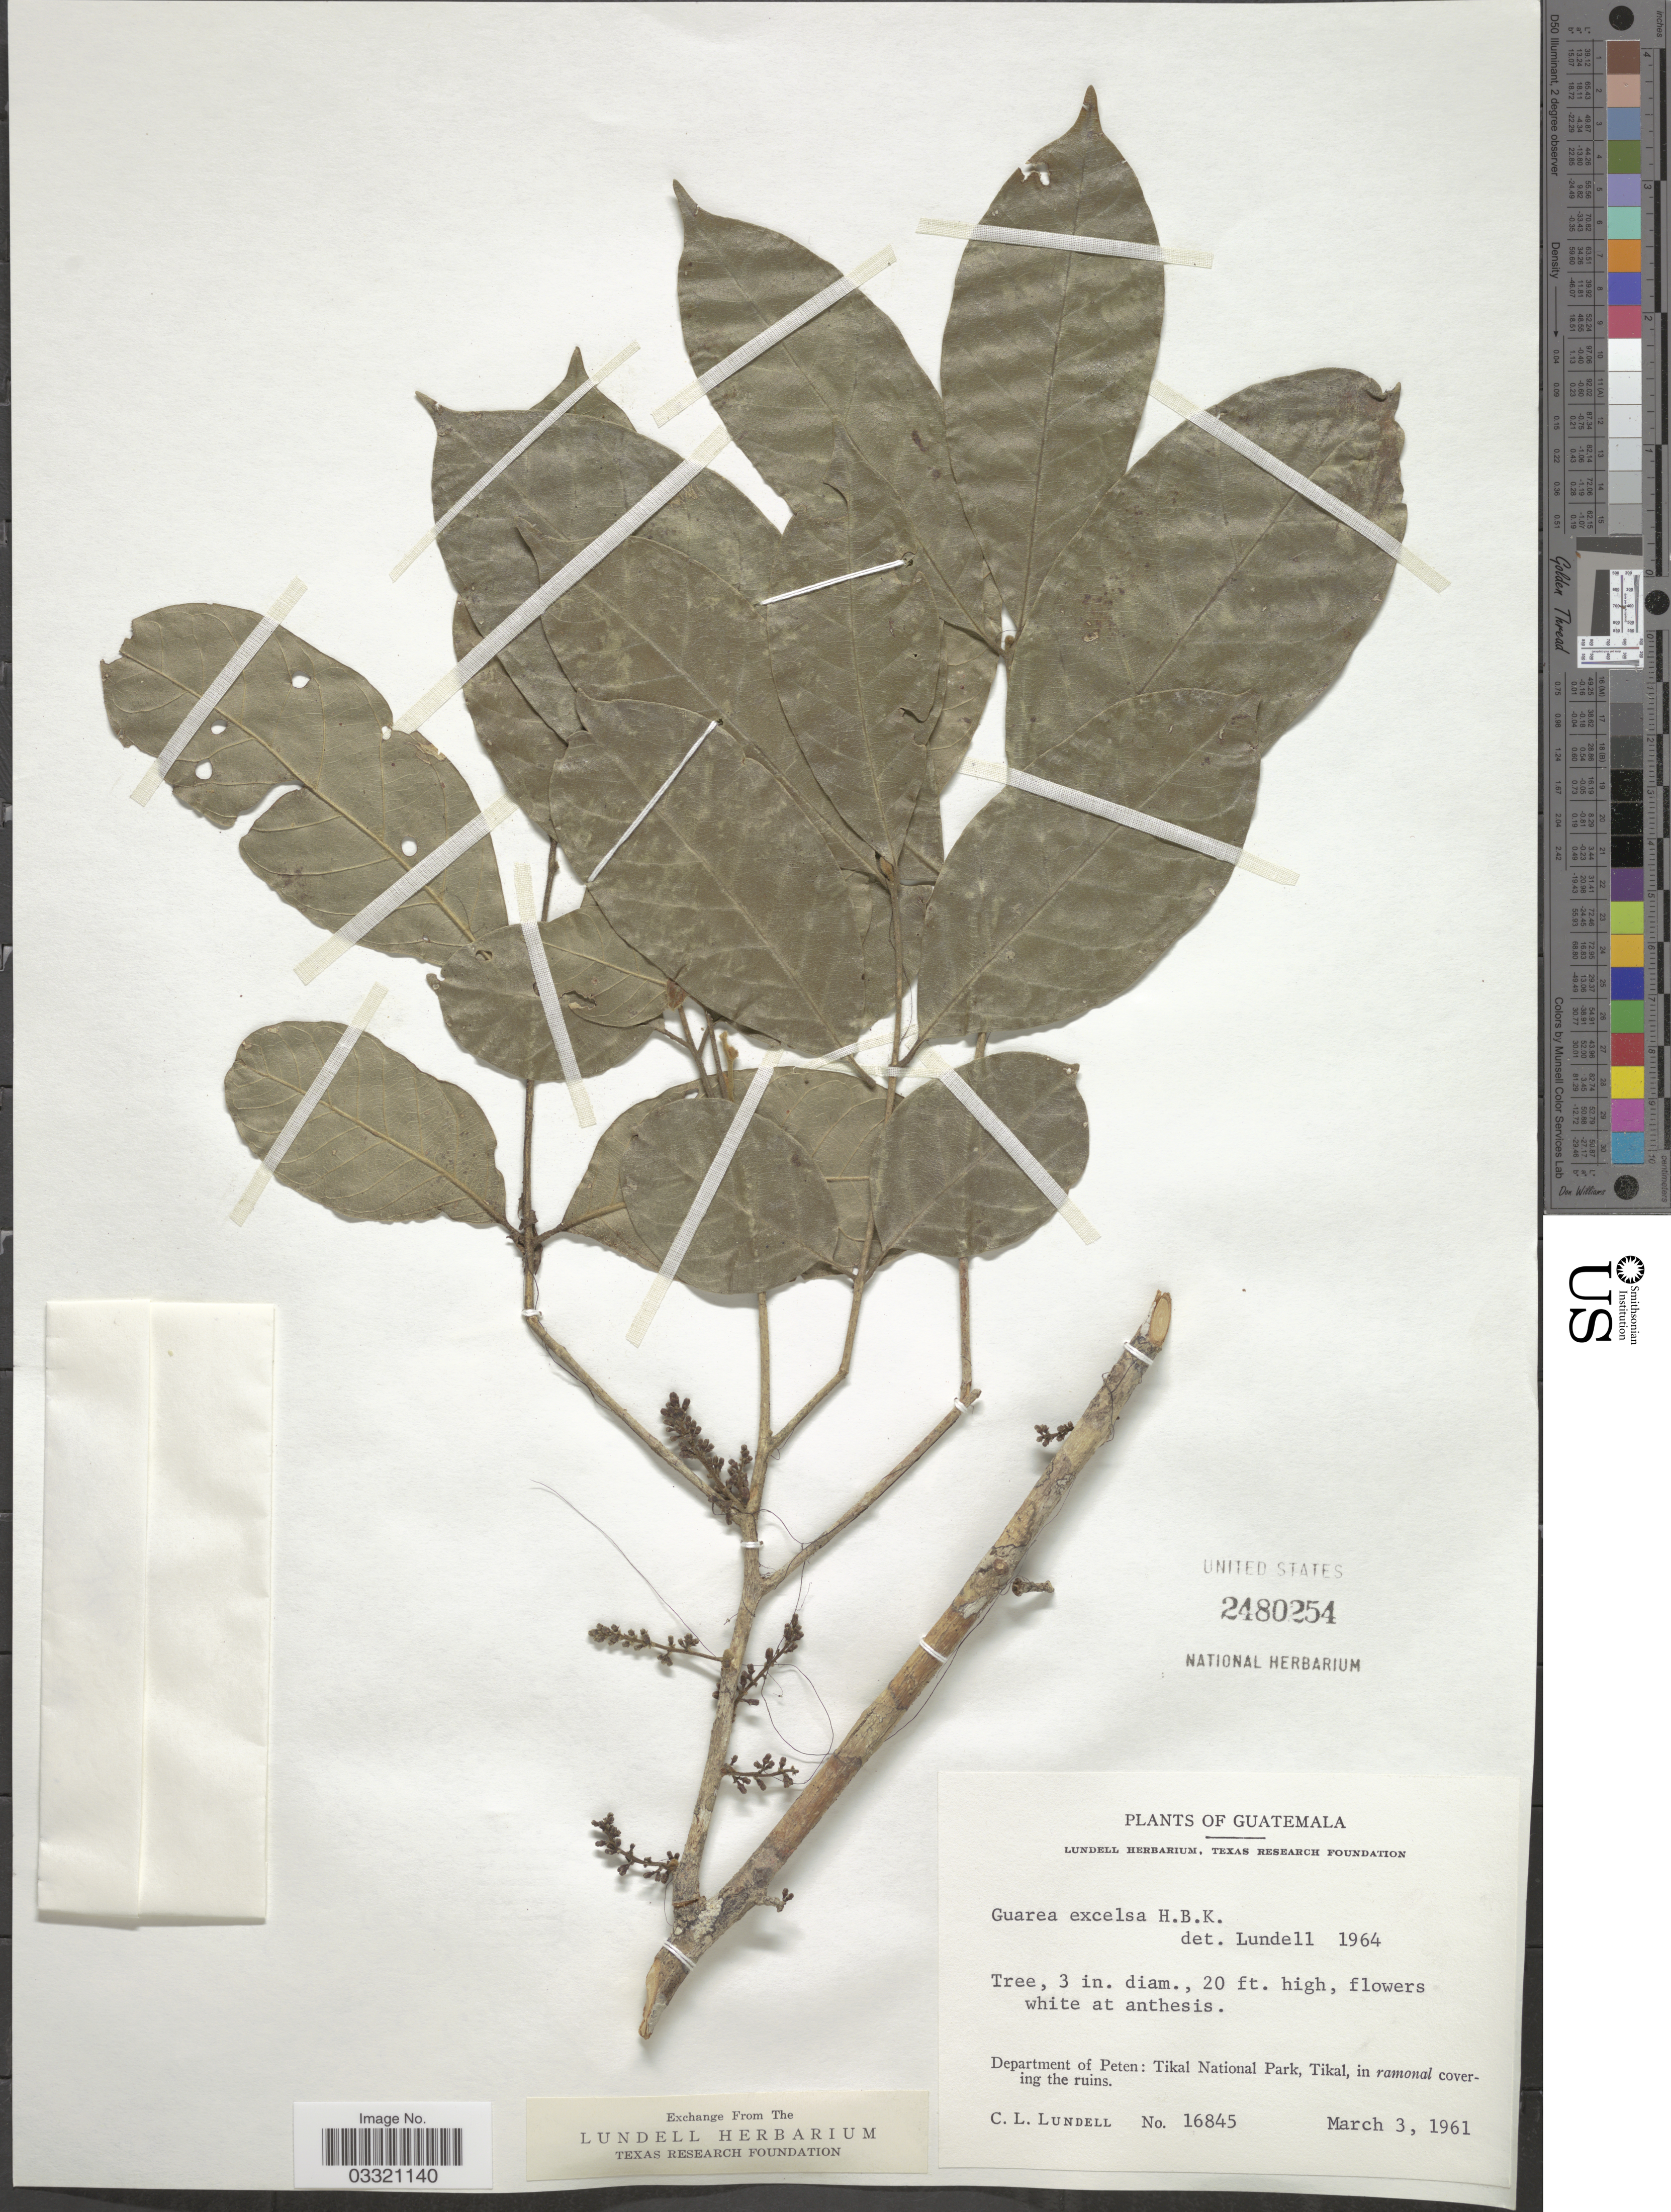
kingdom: Plantae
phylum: Tracheophyta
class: Magnoliopsida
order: Sapindales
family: Meliaceae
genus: Guarea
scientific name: Guarea excelsa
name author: Kunth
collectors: C. L. Lundell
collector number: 16845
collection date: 1961-03-03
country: Guatemala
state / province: El Petén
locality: Department of Peten: Tikal National Park, Tikal, in ramonal covering the ruins.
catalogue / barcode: US 2480254